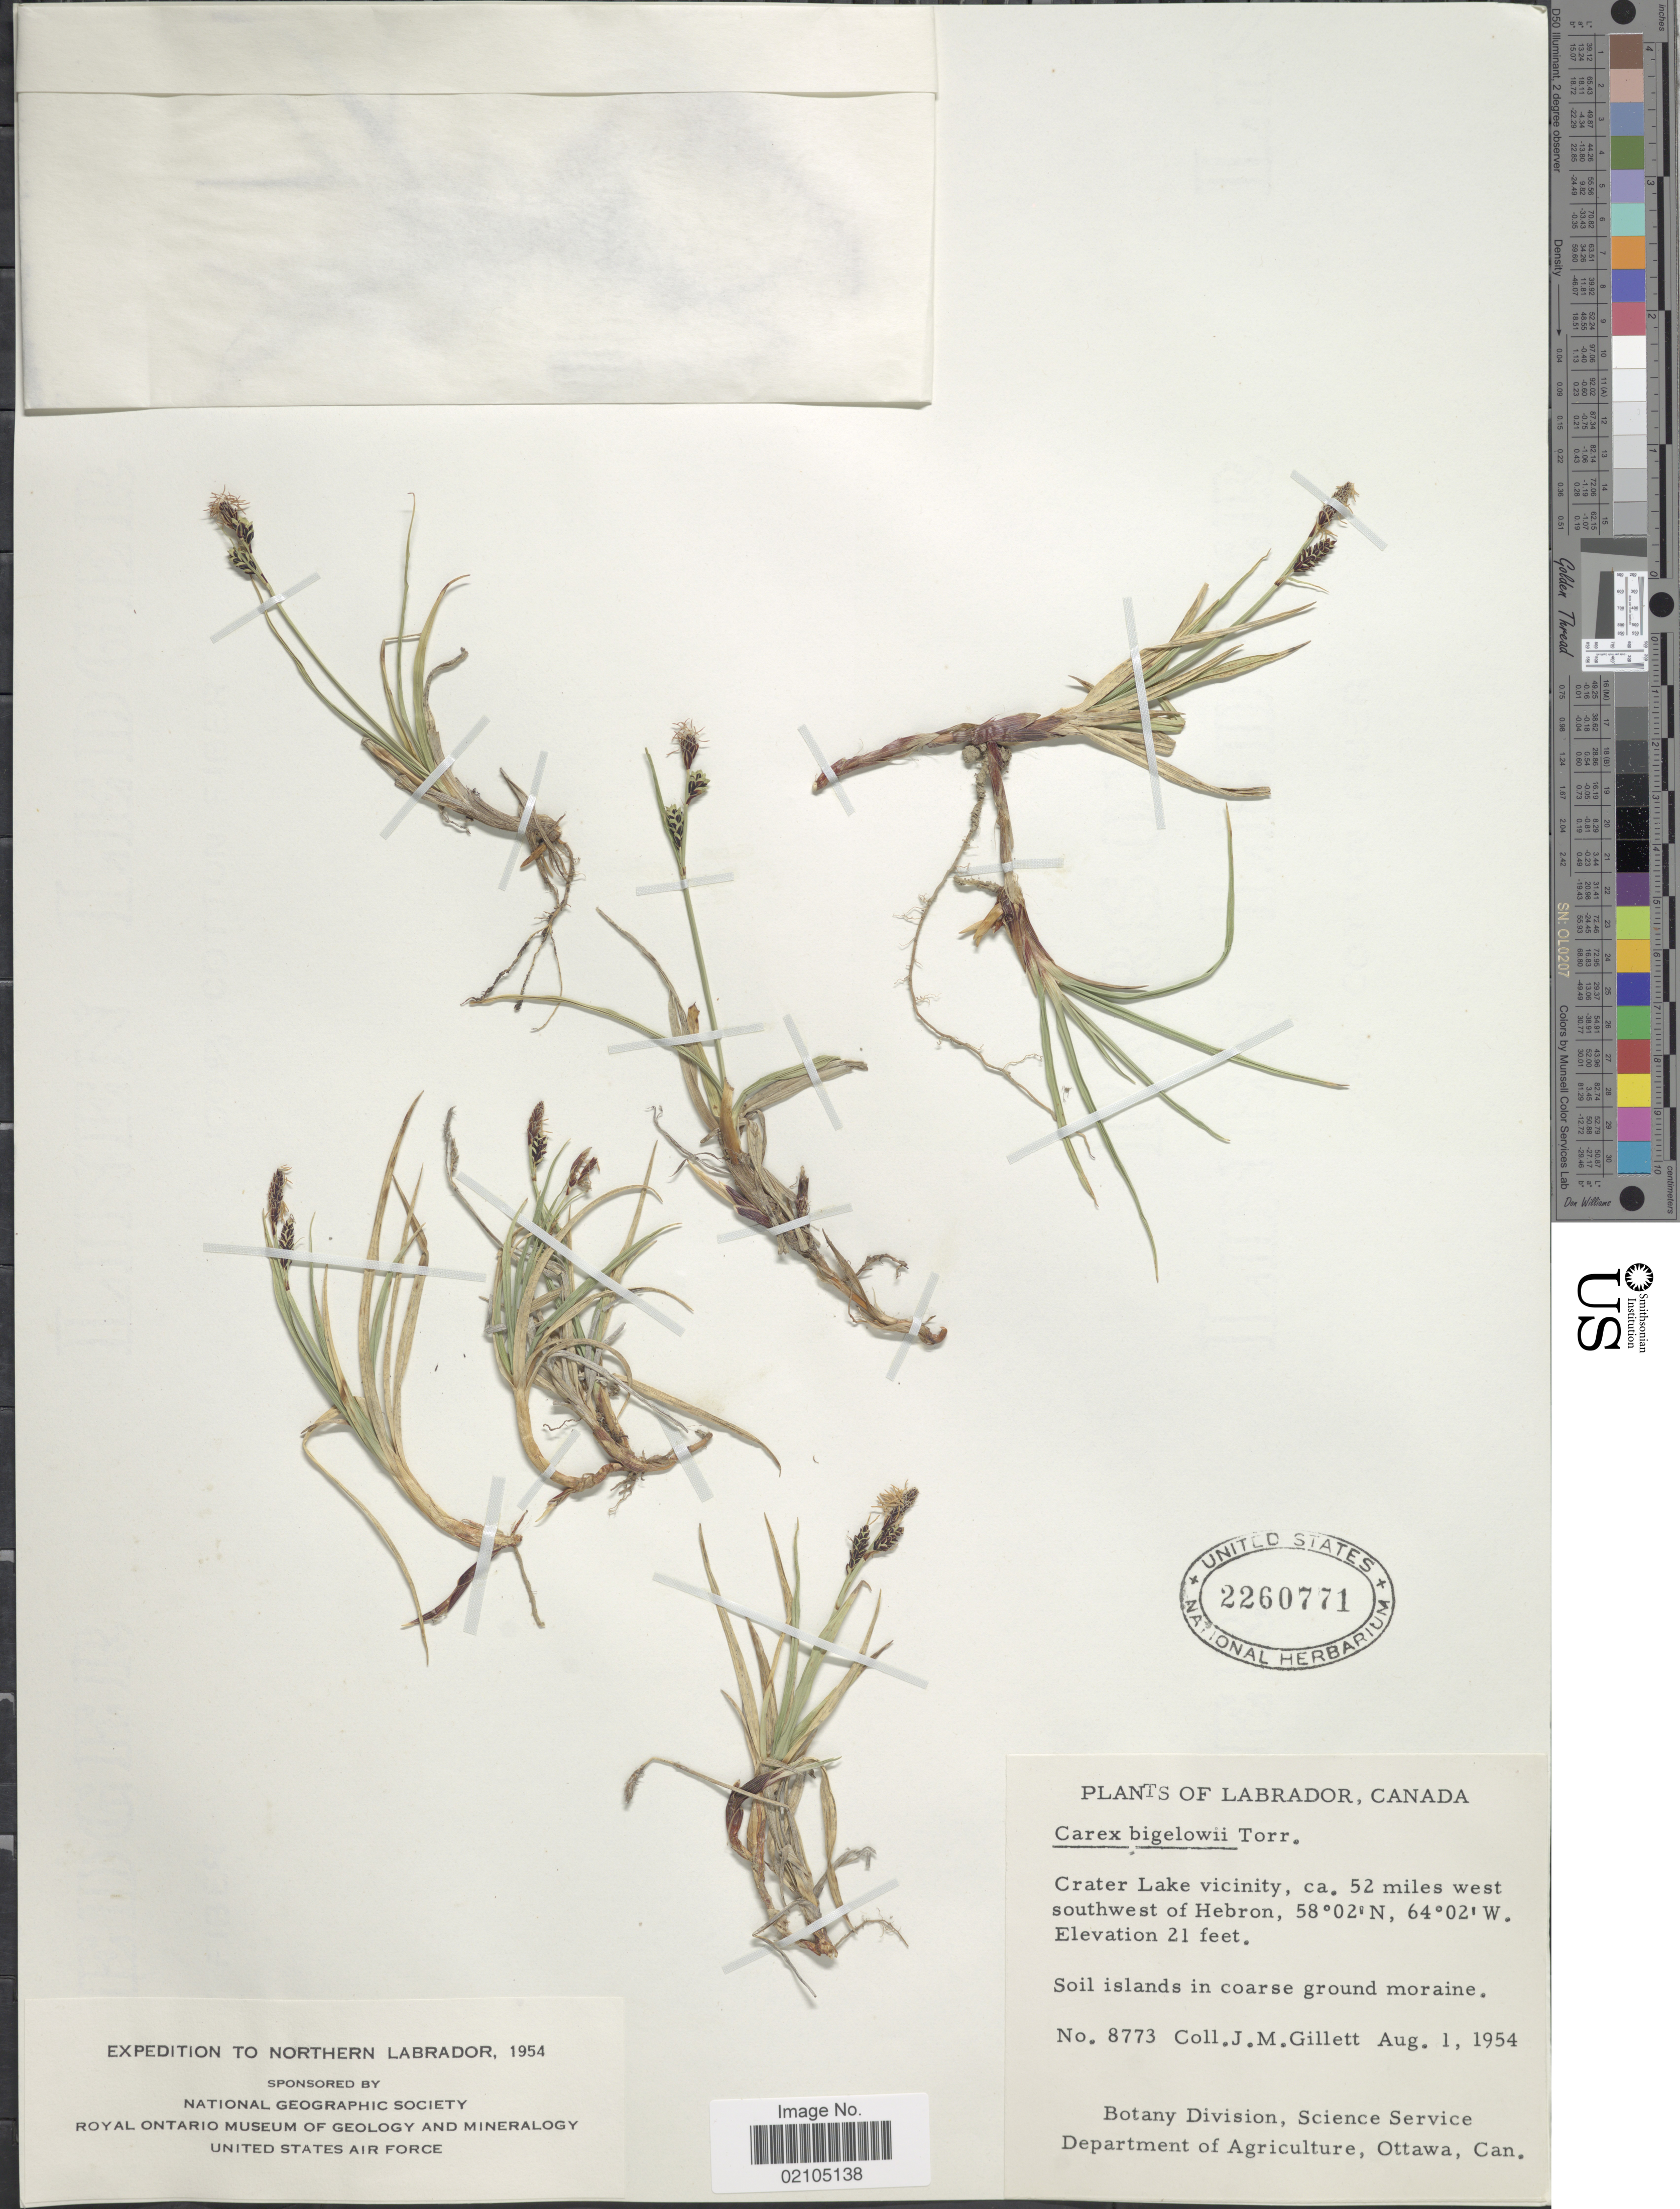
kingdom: Plantae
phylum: Tracheophyta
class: Liliopsida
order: Poales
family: Cyperaceae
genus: Carex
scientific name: Carex bigelowii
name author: Torr. ex Schwein.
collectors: J. M. Gillett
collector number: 8773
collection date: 1954-08-01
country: Canada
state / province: Newfoundland and Labrador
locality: Northern Labrador. Crater Lake vicinity, ca. 52 miles west southwest of Hebron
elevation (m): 6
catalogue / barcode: US 2260771